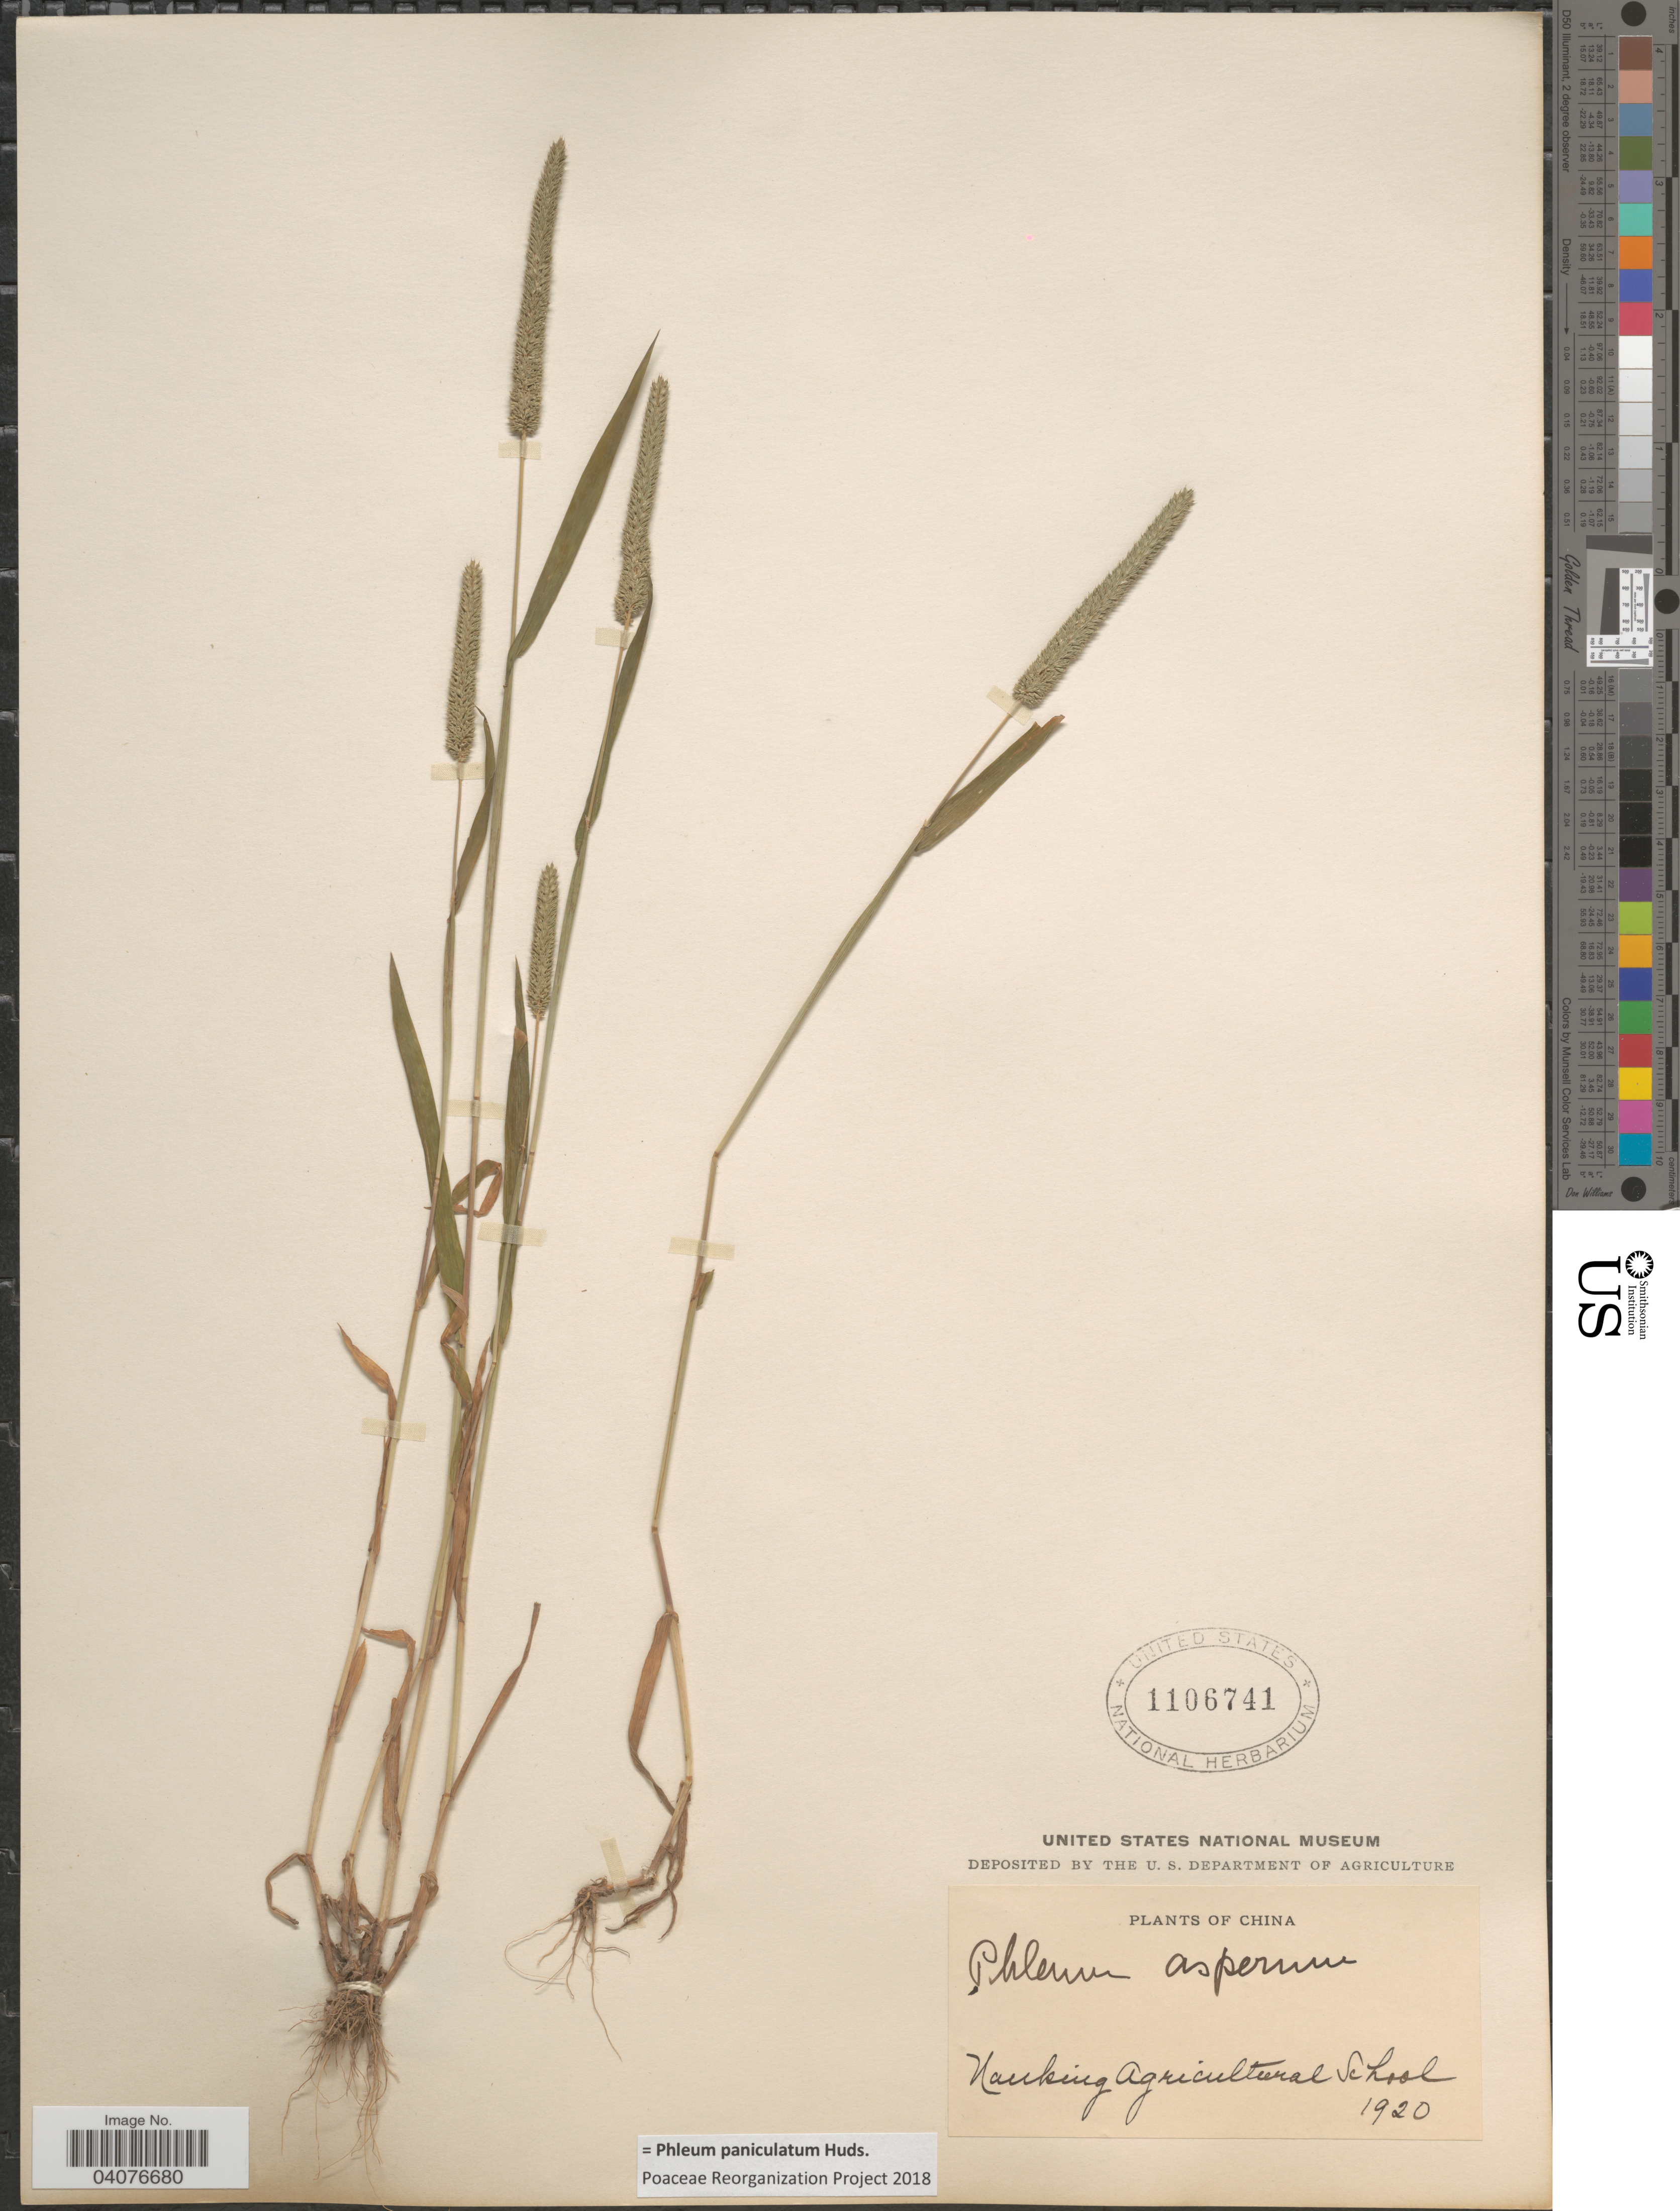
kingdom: Plantae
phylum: Tracheophyta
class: Liliopsida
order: Poales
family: Poaceae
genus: Phleum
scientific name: Phleum paniculatum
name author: Huds.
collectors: Nanking Agricultural School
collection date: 1920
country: China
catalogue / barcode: US 1106741